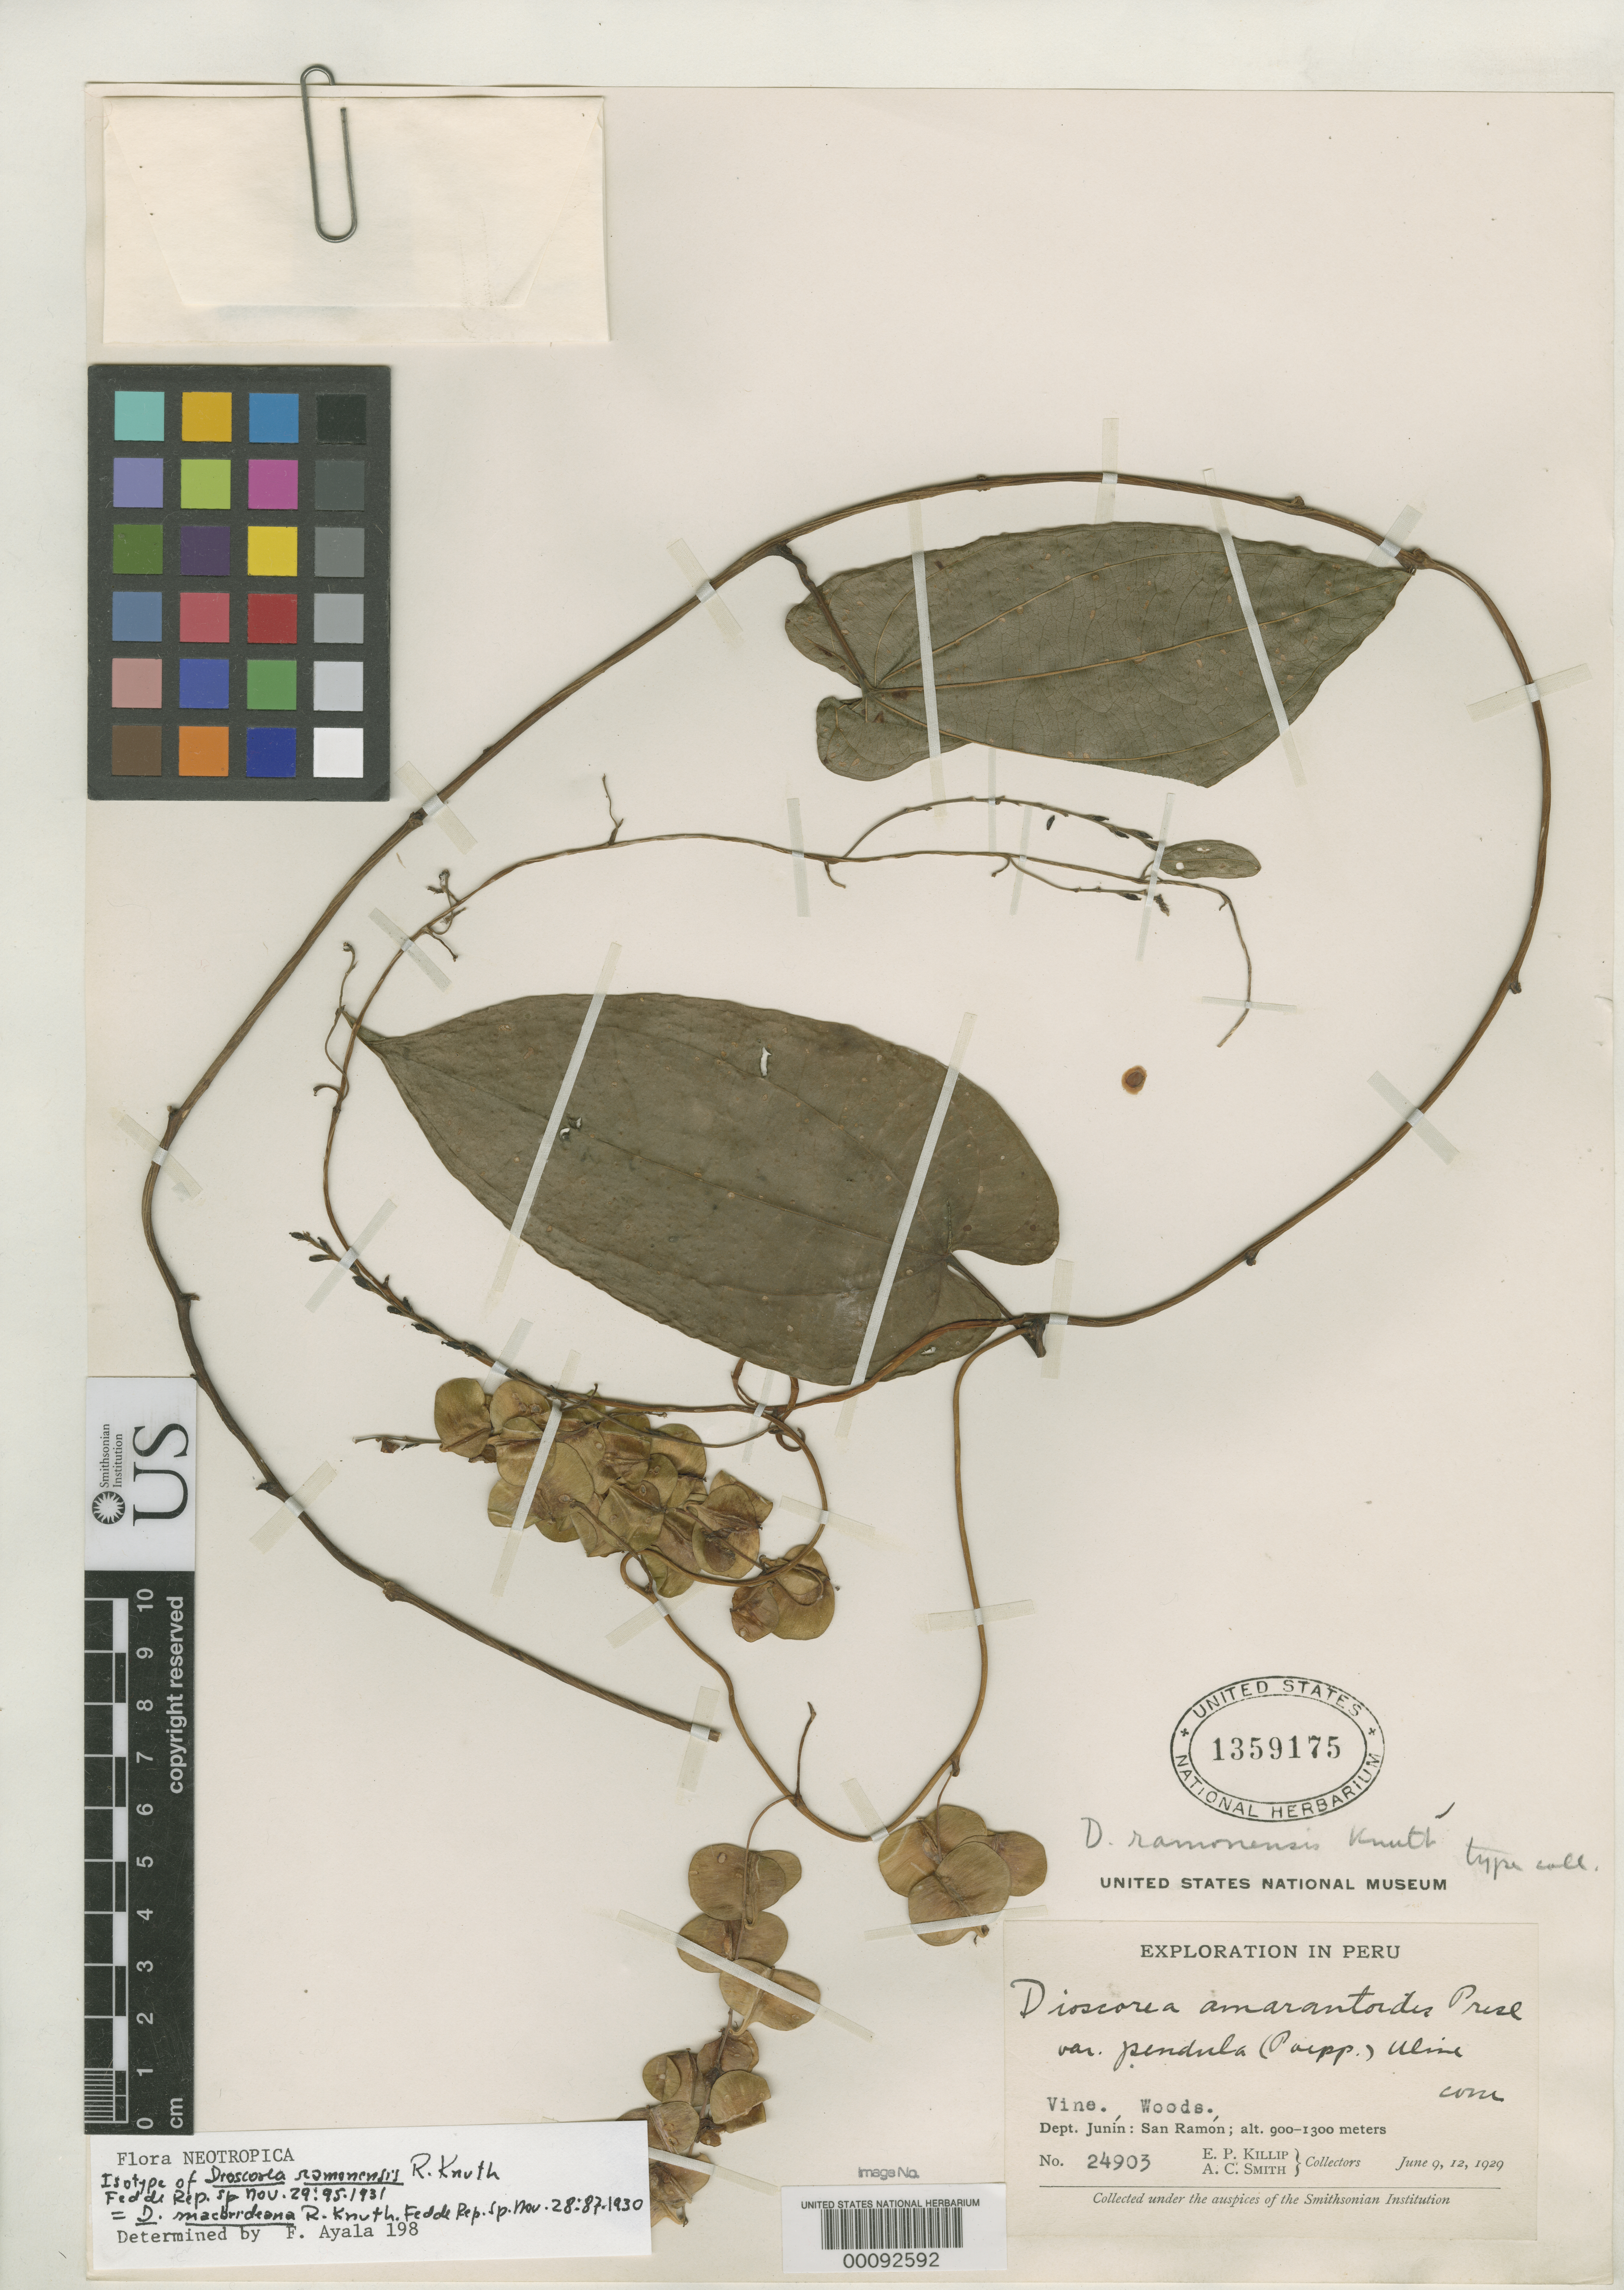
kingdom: Plantae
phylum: Tracheophyta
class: Liliopsida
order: Dioscoreales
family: Dioscoreaceae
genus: Dioscorea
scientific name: Dioscorea ramonensis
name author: R. Knuth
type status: Isotype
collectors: E. P. Killip & A. C. Smith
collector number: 24903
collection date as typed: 09 Jun 1929 and 12 Jun 1929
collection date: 1929-06-09,1929-06-12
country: Peru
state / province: Junín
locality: San Ramon.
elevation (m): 900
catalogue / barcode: US 1359175